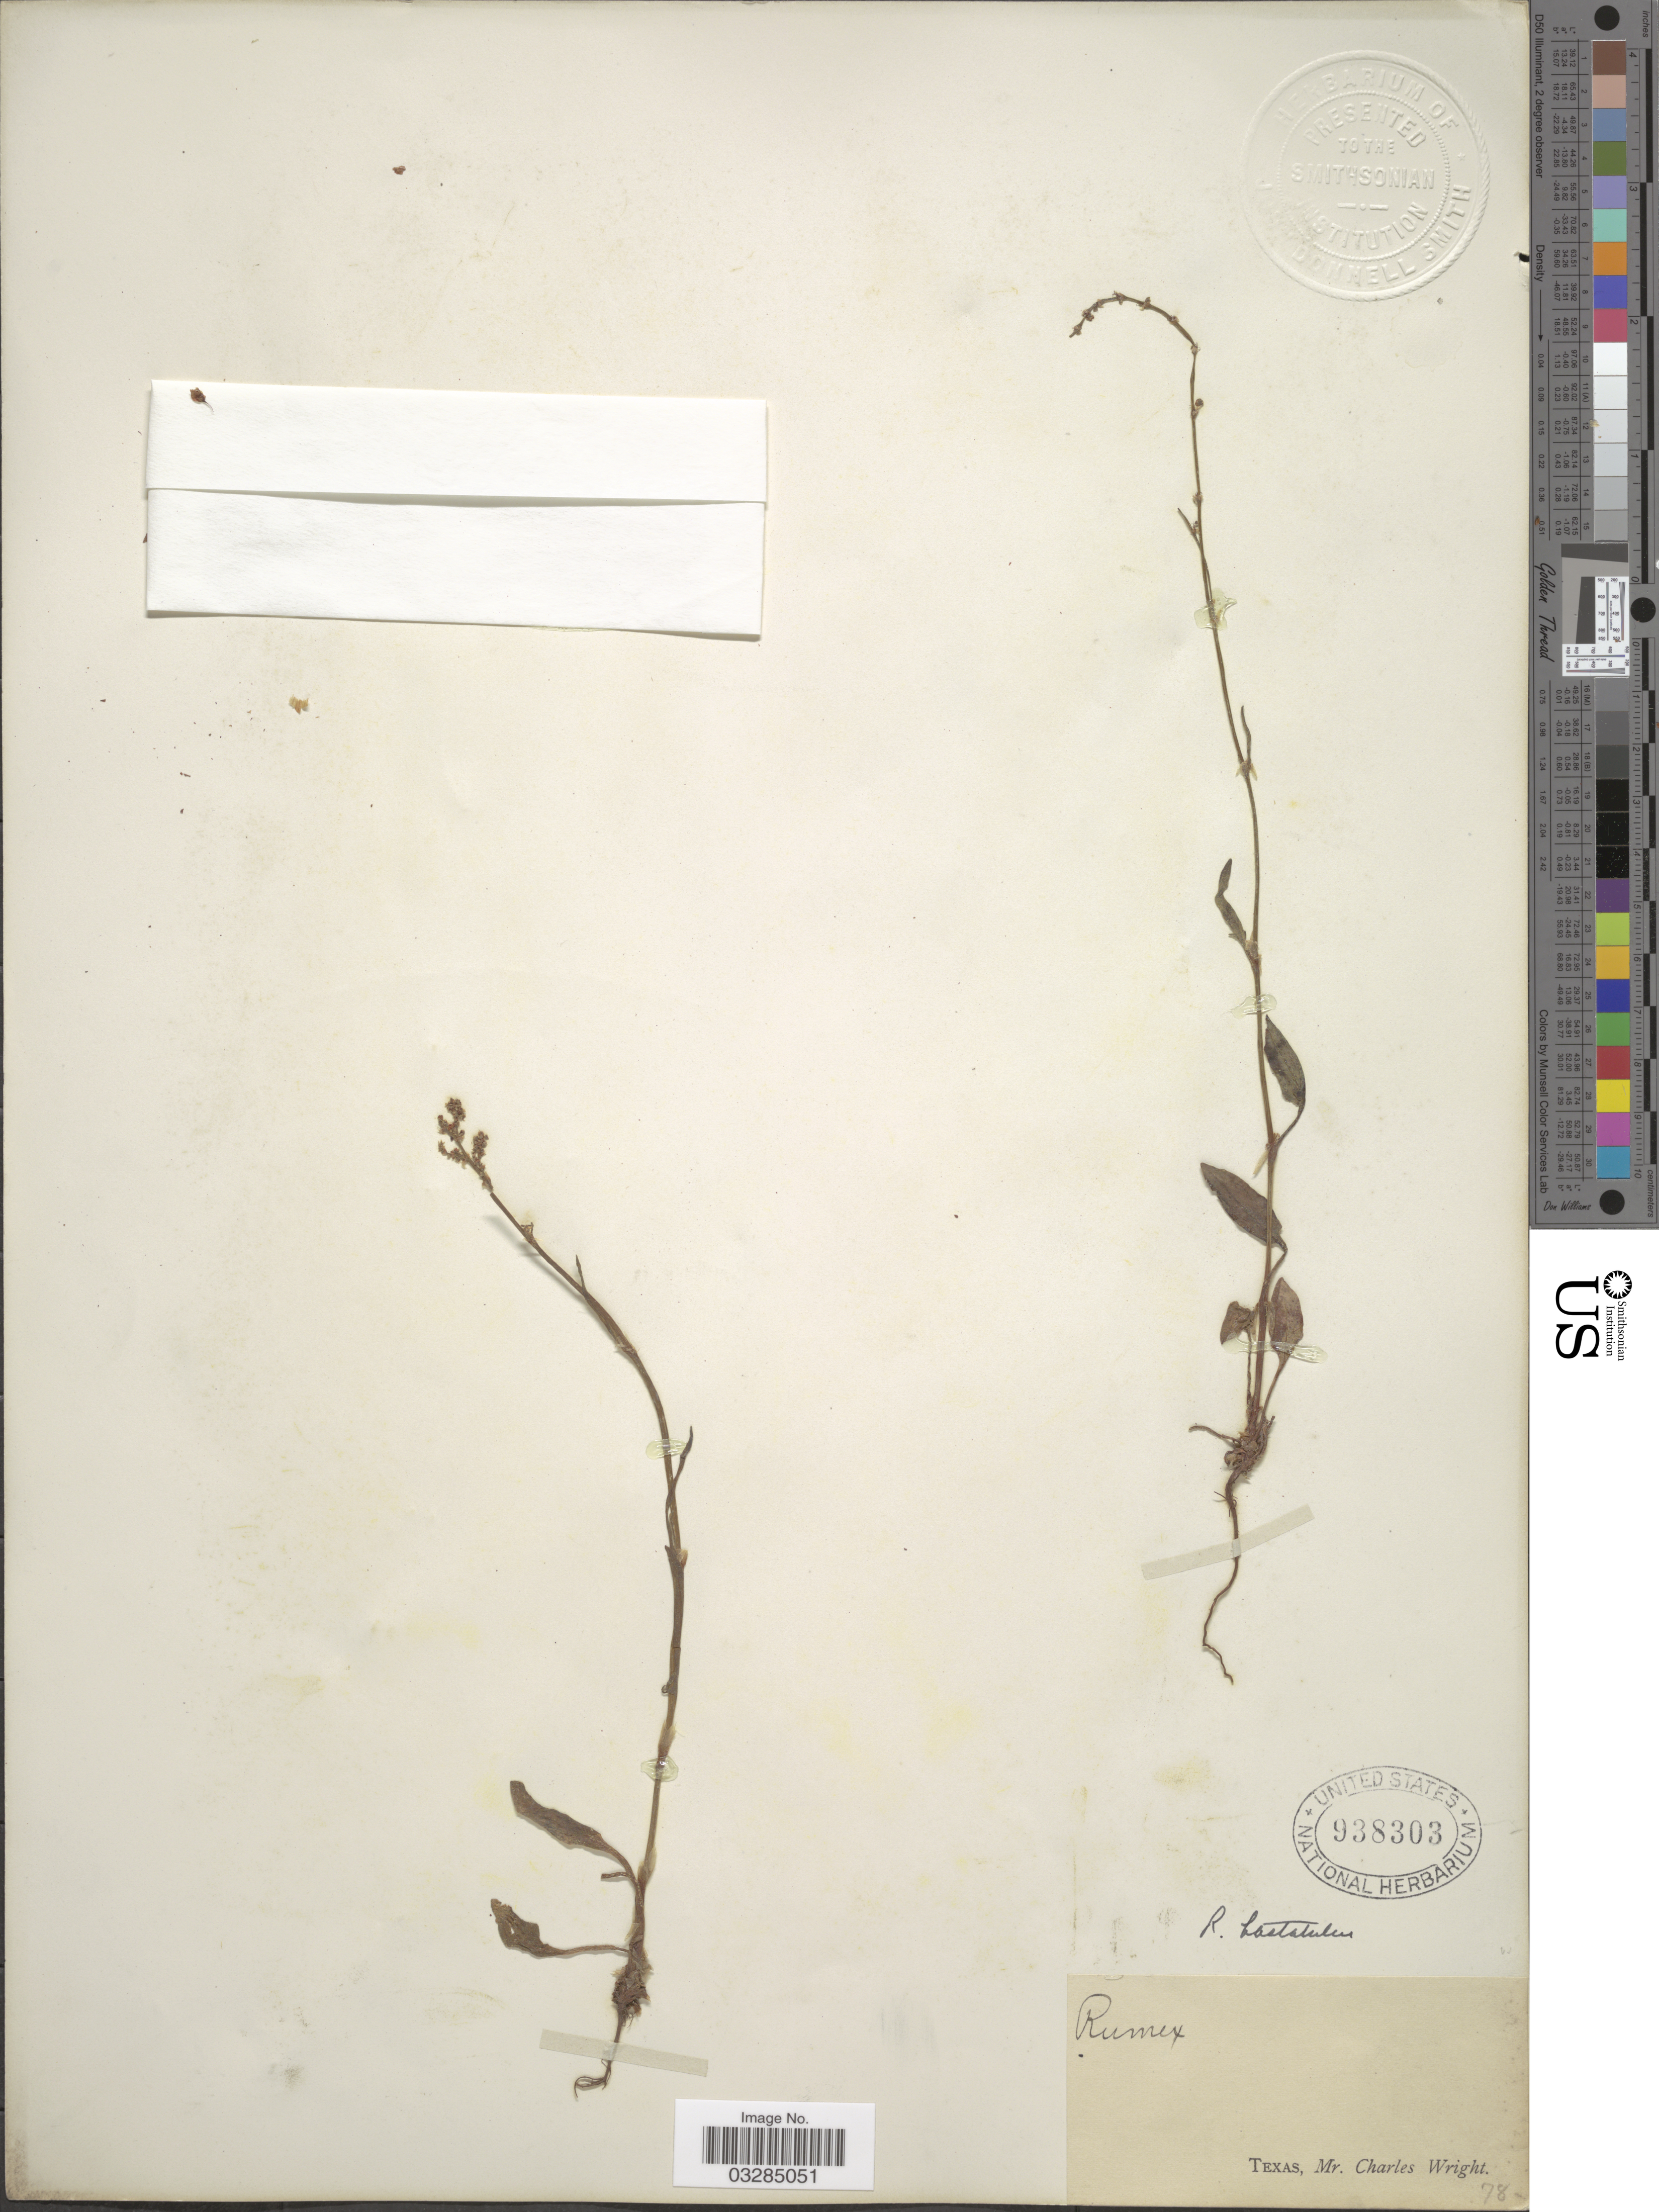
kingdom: Plantae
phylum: Tracheophyta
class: Magnoliopsida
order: Caryophyllales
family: Polygonaceae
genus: Rumex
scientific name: Rumex sp.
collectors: C. Wright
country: United States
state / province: Texas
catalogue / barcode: US 938303